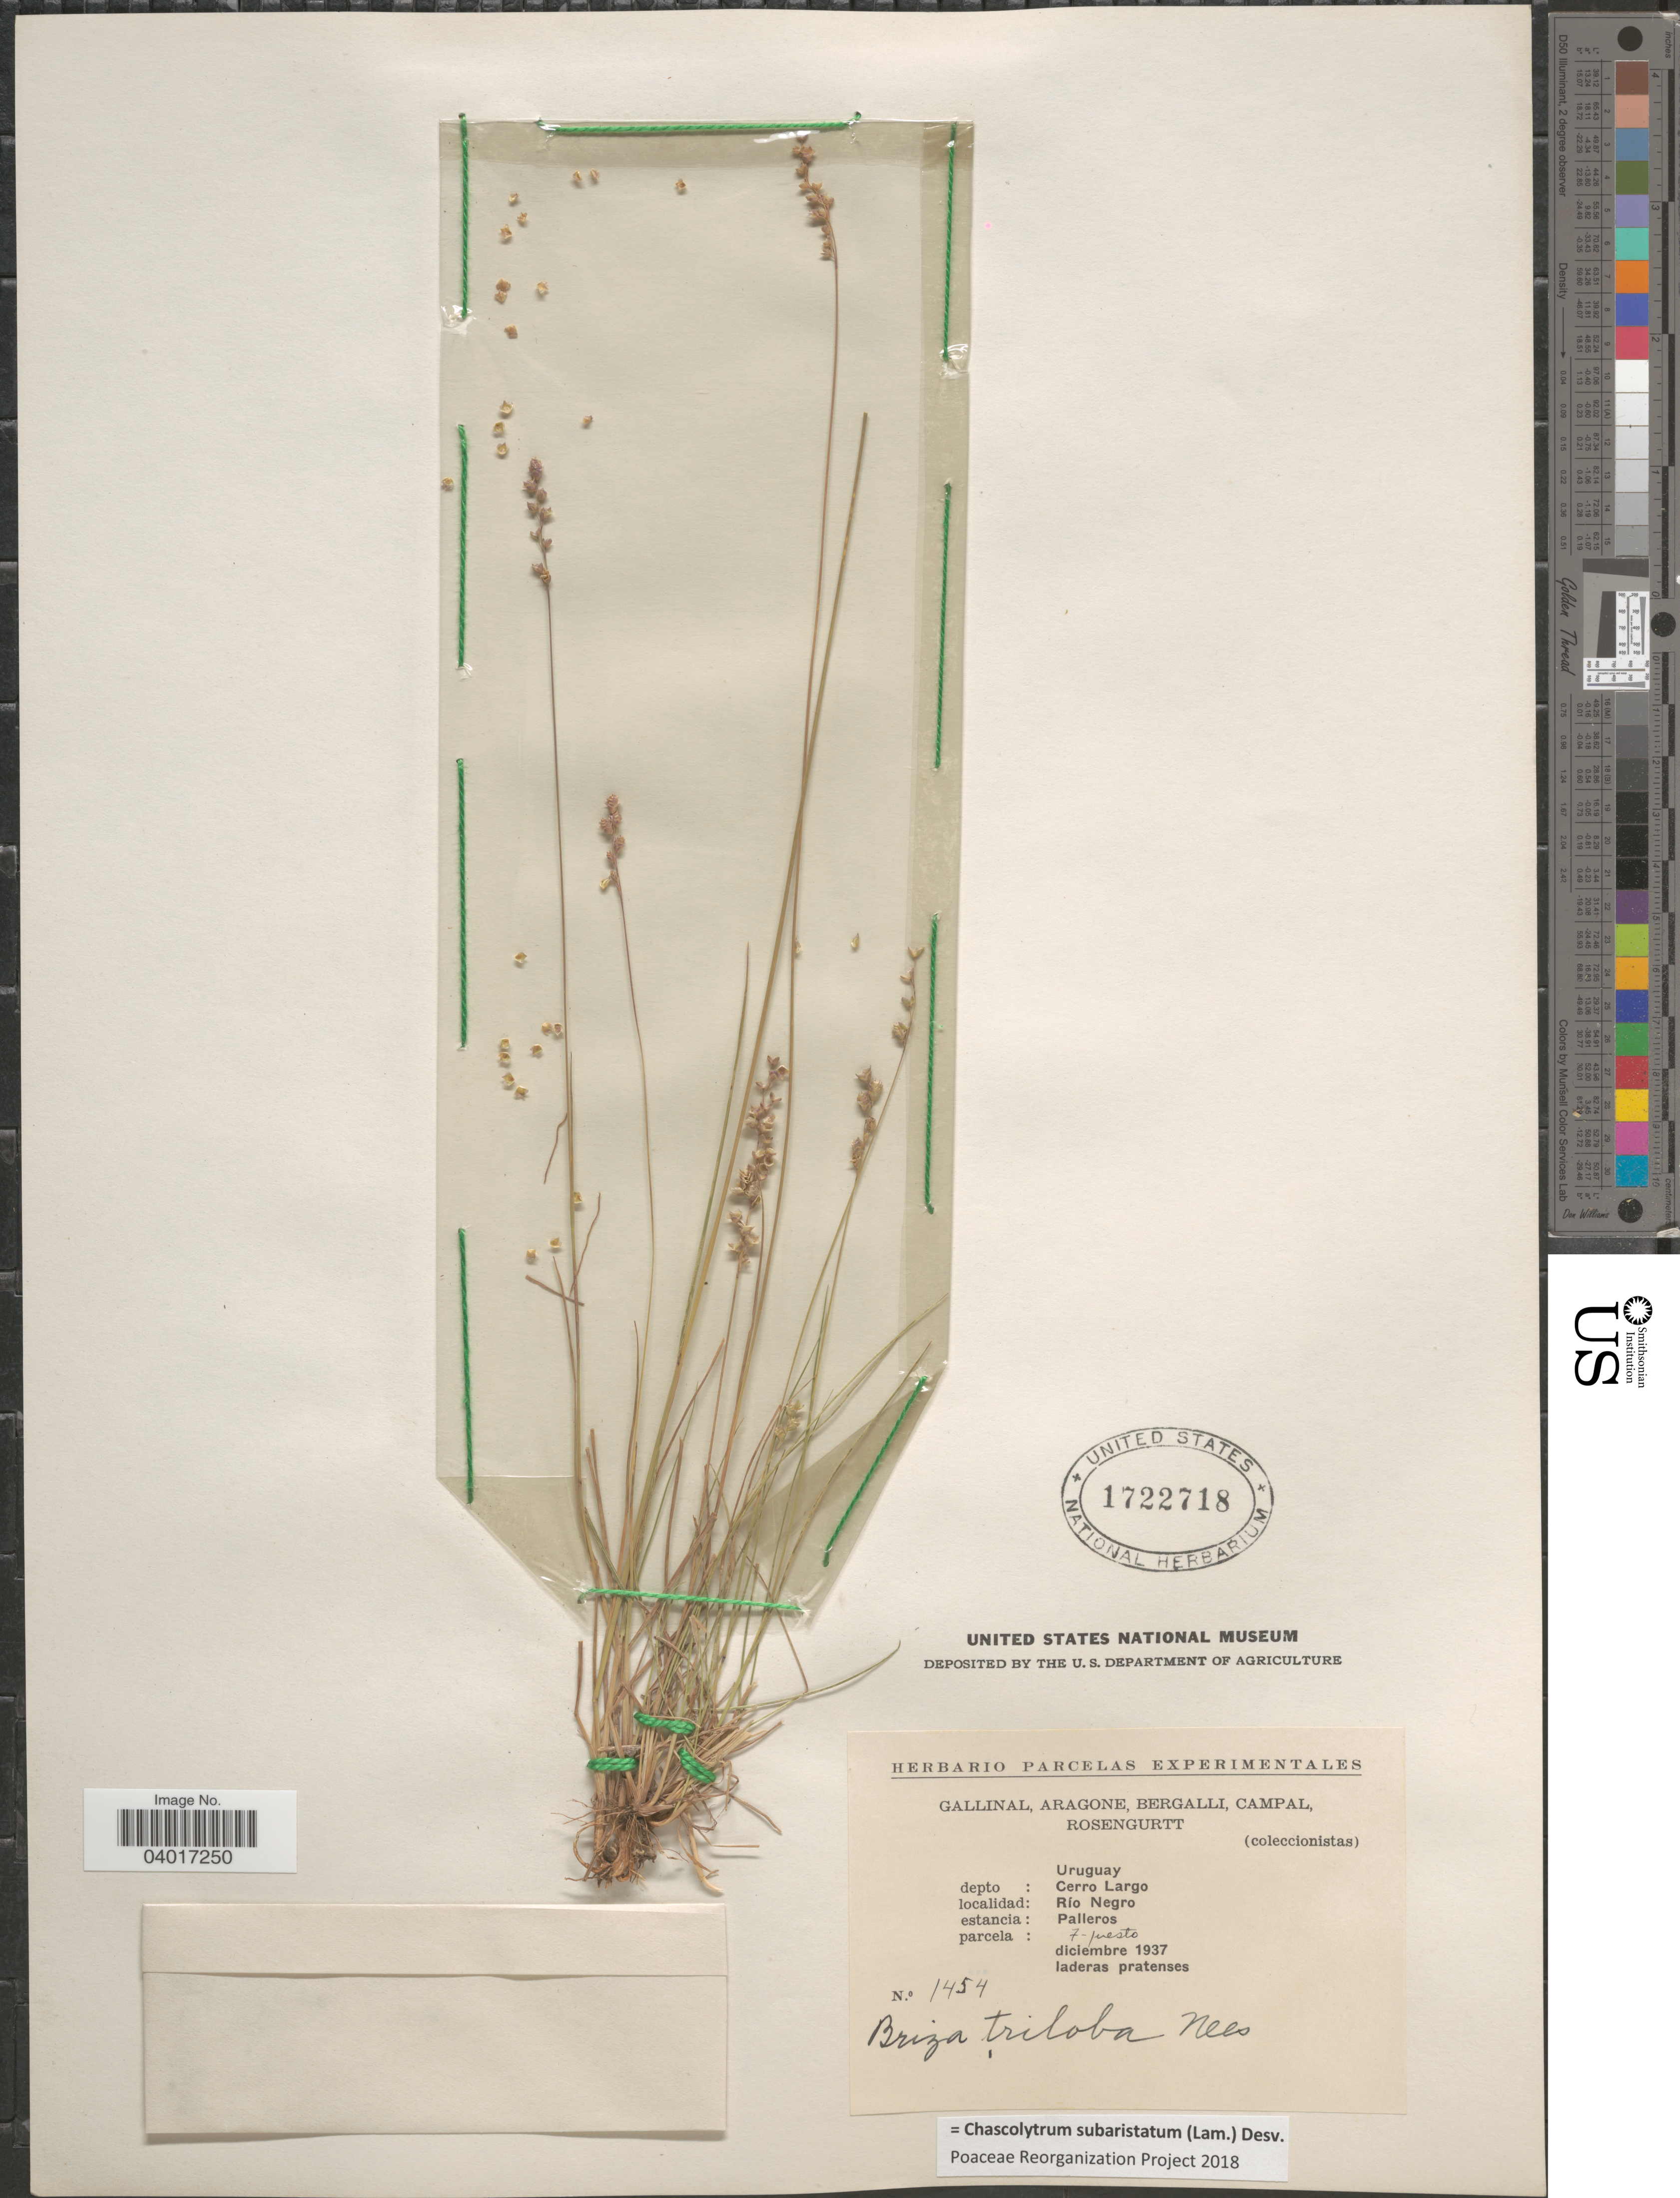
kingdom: Plantae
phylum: Tracheophyta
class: Liliopsida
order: Poales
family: Poaceae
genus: Chascolytrum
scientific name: Chascolytrum subaristatum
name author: (Lam.) Desv.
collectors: -. Gallinal, -- Aragone, -- Bergalli, -- Campal & Rosengurtt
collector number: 1454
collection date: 1937-12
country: Uruguay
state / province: Rio Negro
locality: Depto: Cerro Largo. Estancia: Palleros. Parcel: 7-juesto.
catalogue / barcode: US 1722718